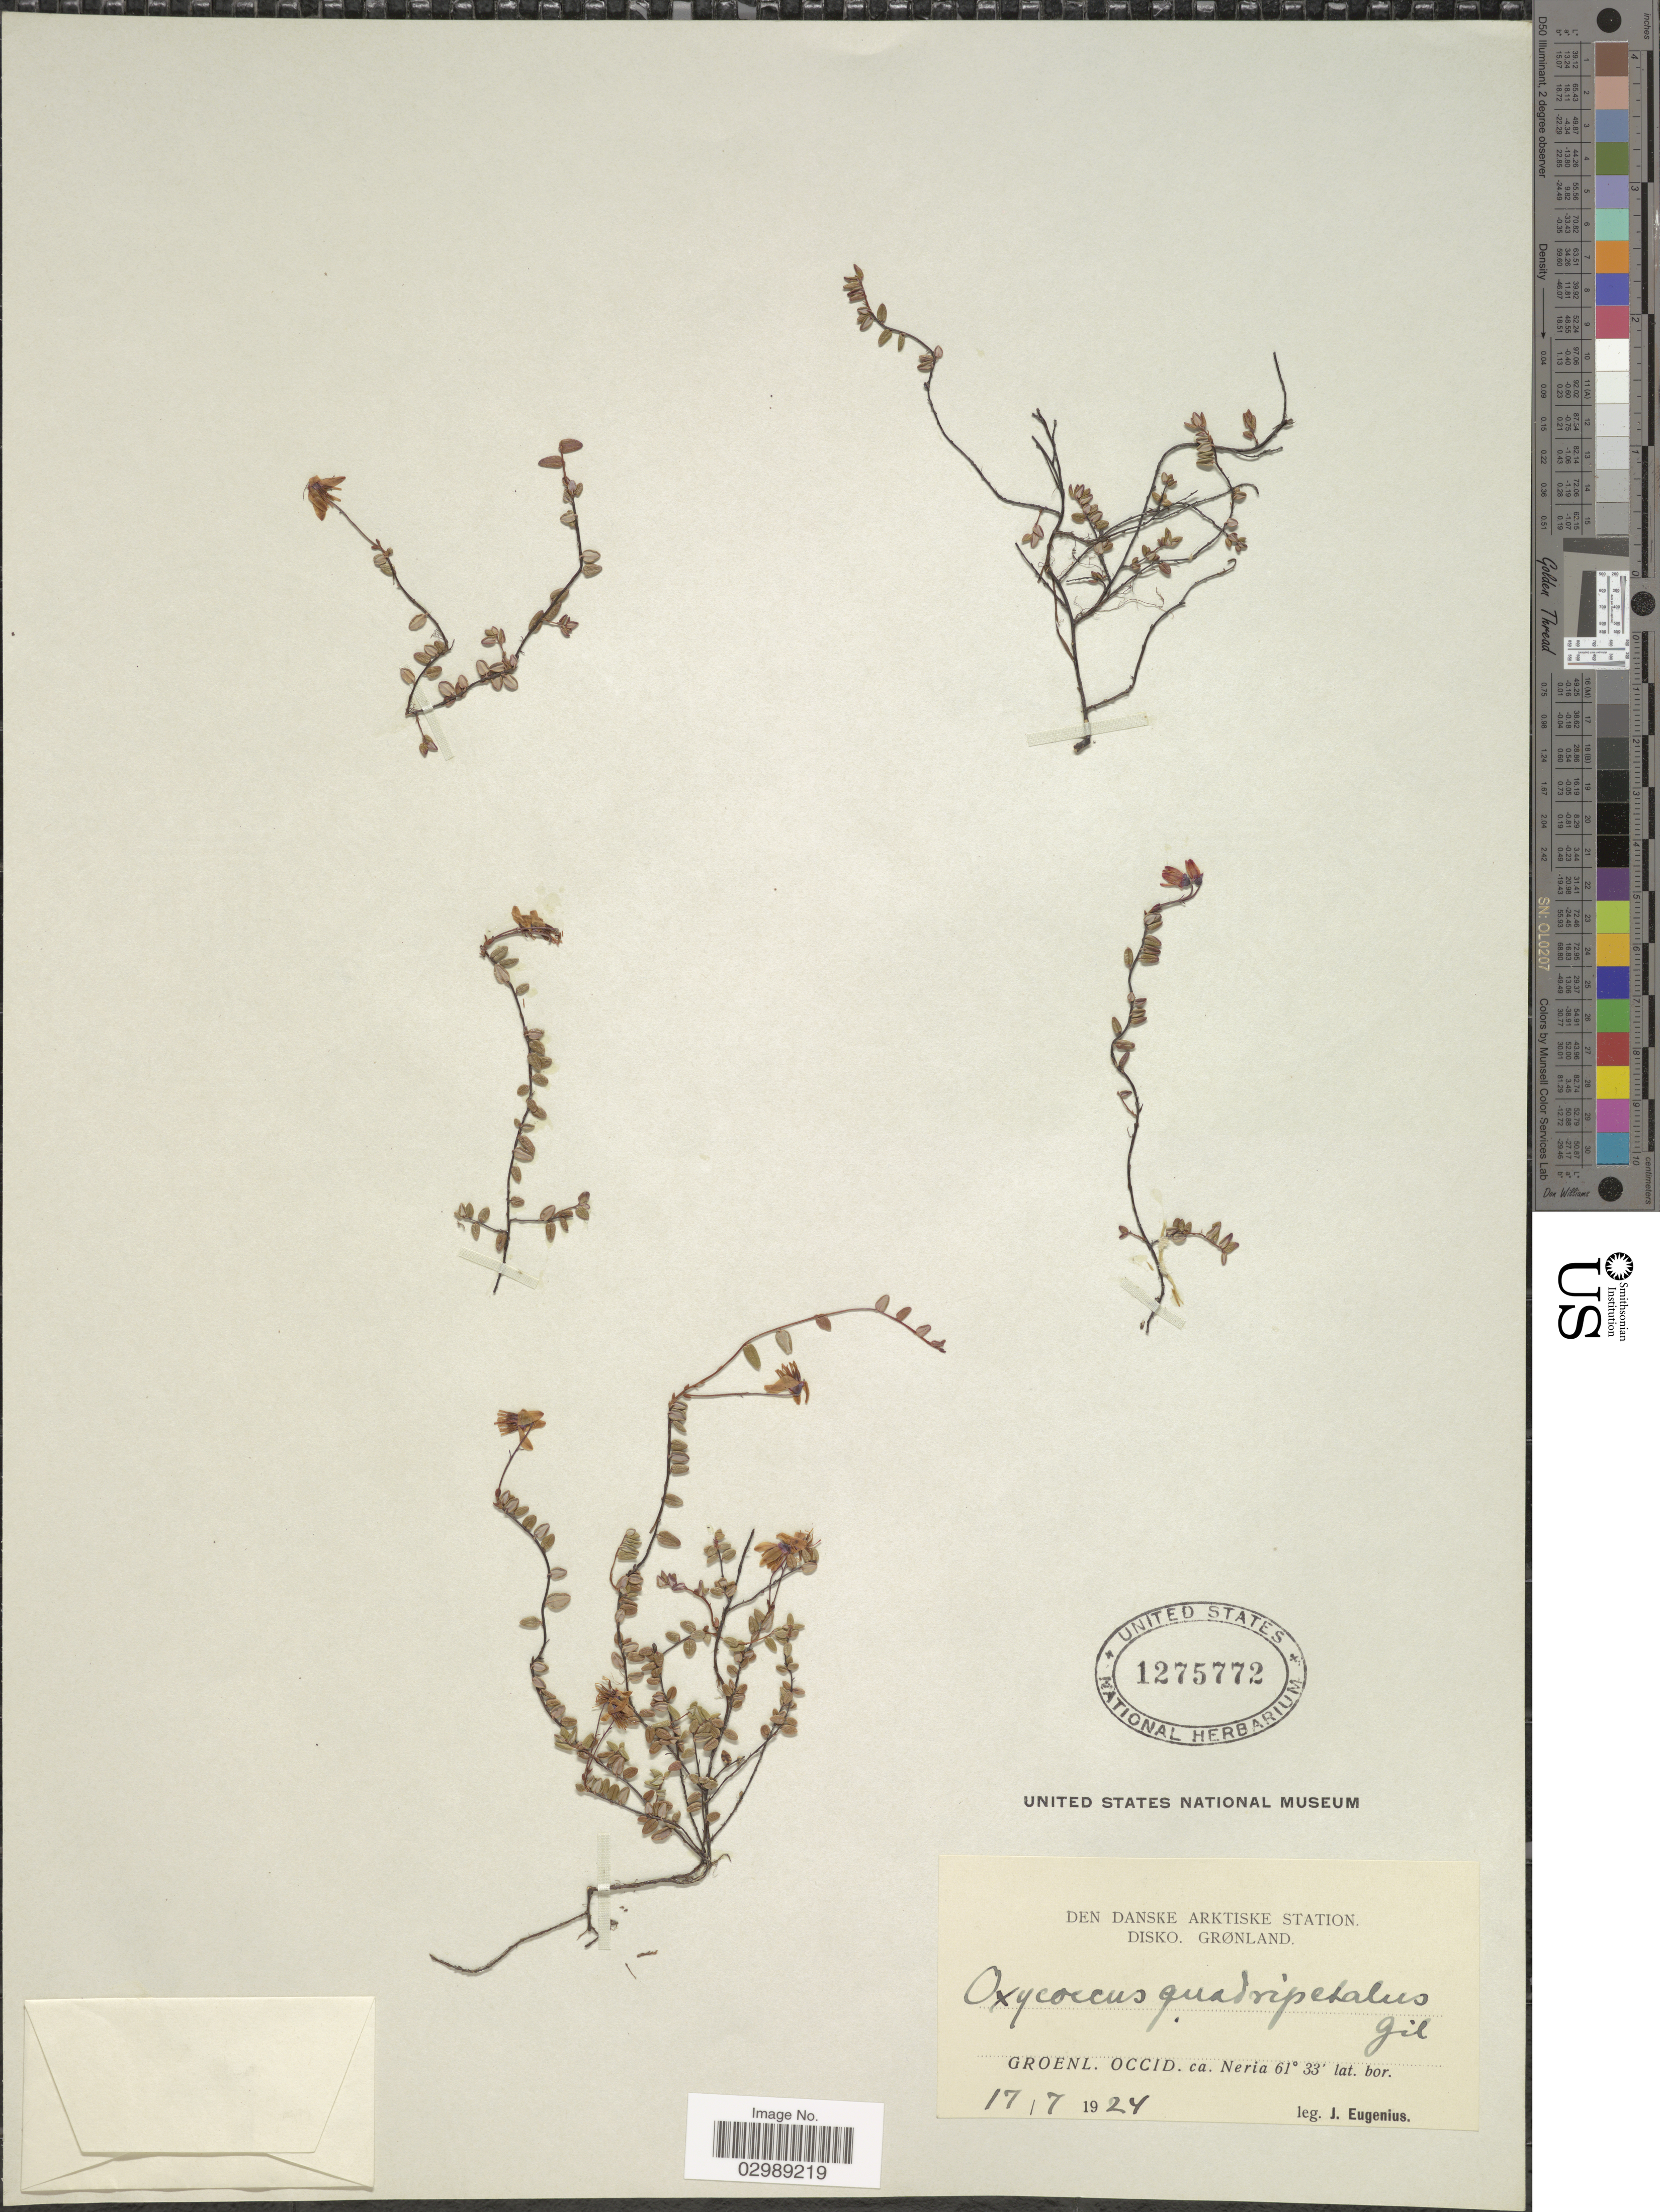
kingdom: Plantae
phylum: Tracheophyta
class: Magnoliopsida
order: Ericales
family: Ericaceae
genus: Vaccinium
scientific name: Vaccinium oxycoccos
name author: L.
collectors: J. Eugenius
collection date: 1924-07-17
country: Greenland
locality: Den Danske Arktiske Station. Disko, Grønland. Groenl. Occid. ca. Neria.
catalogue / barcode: US 1275772